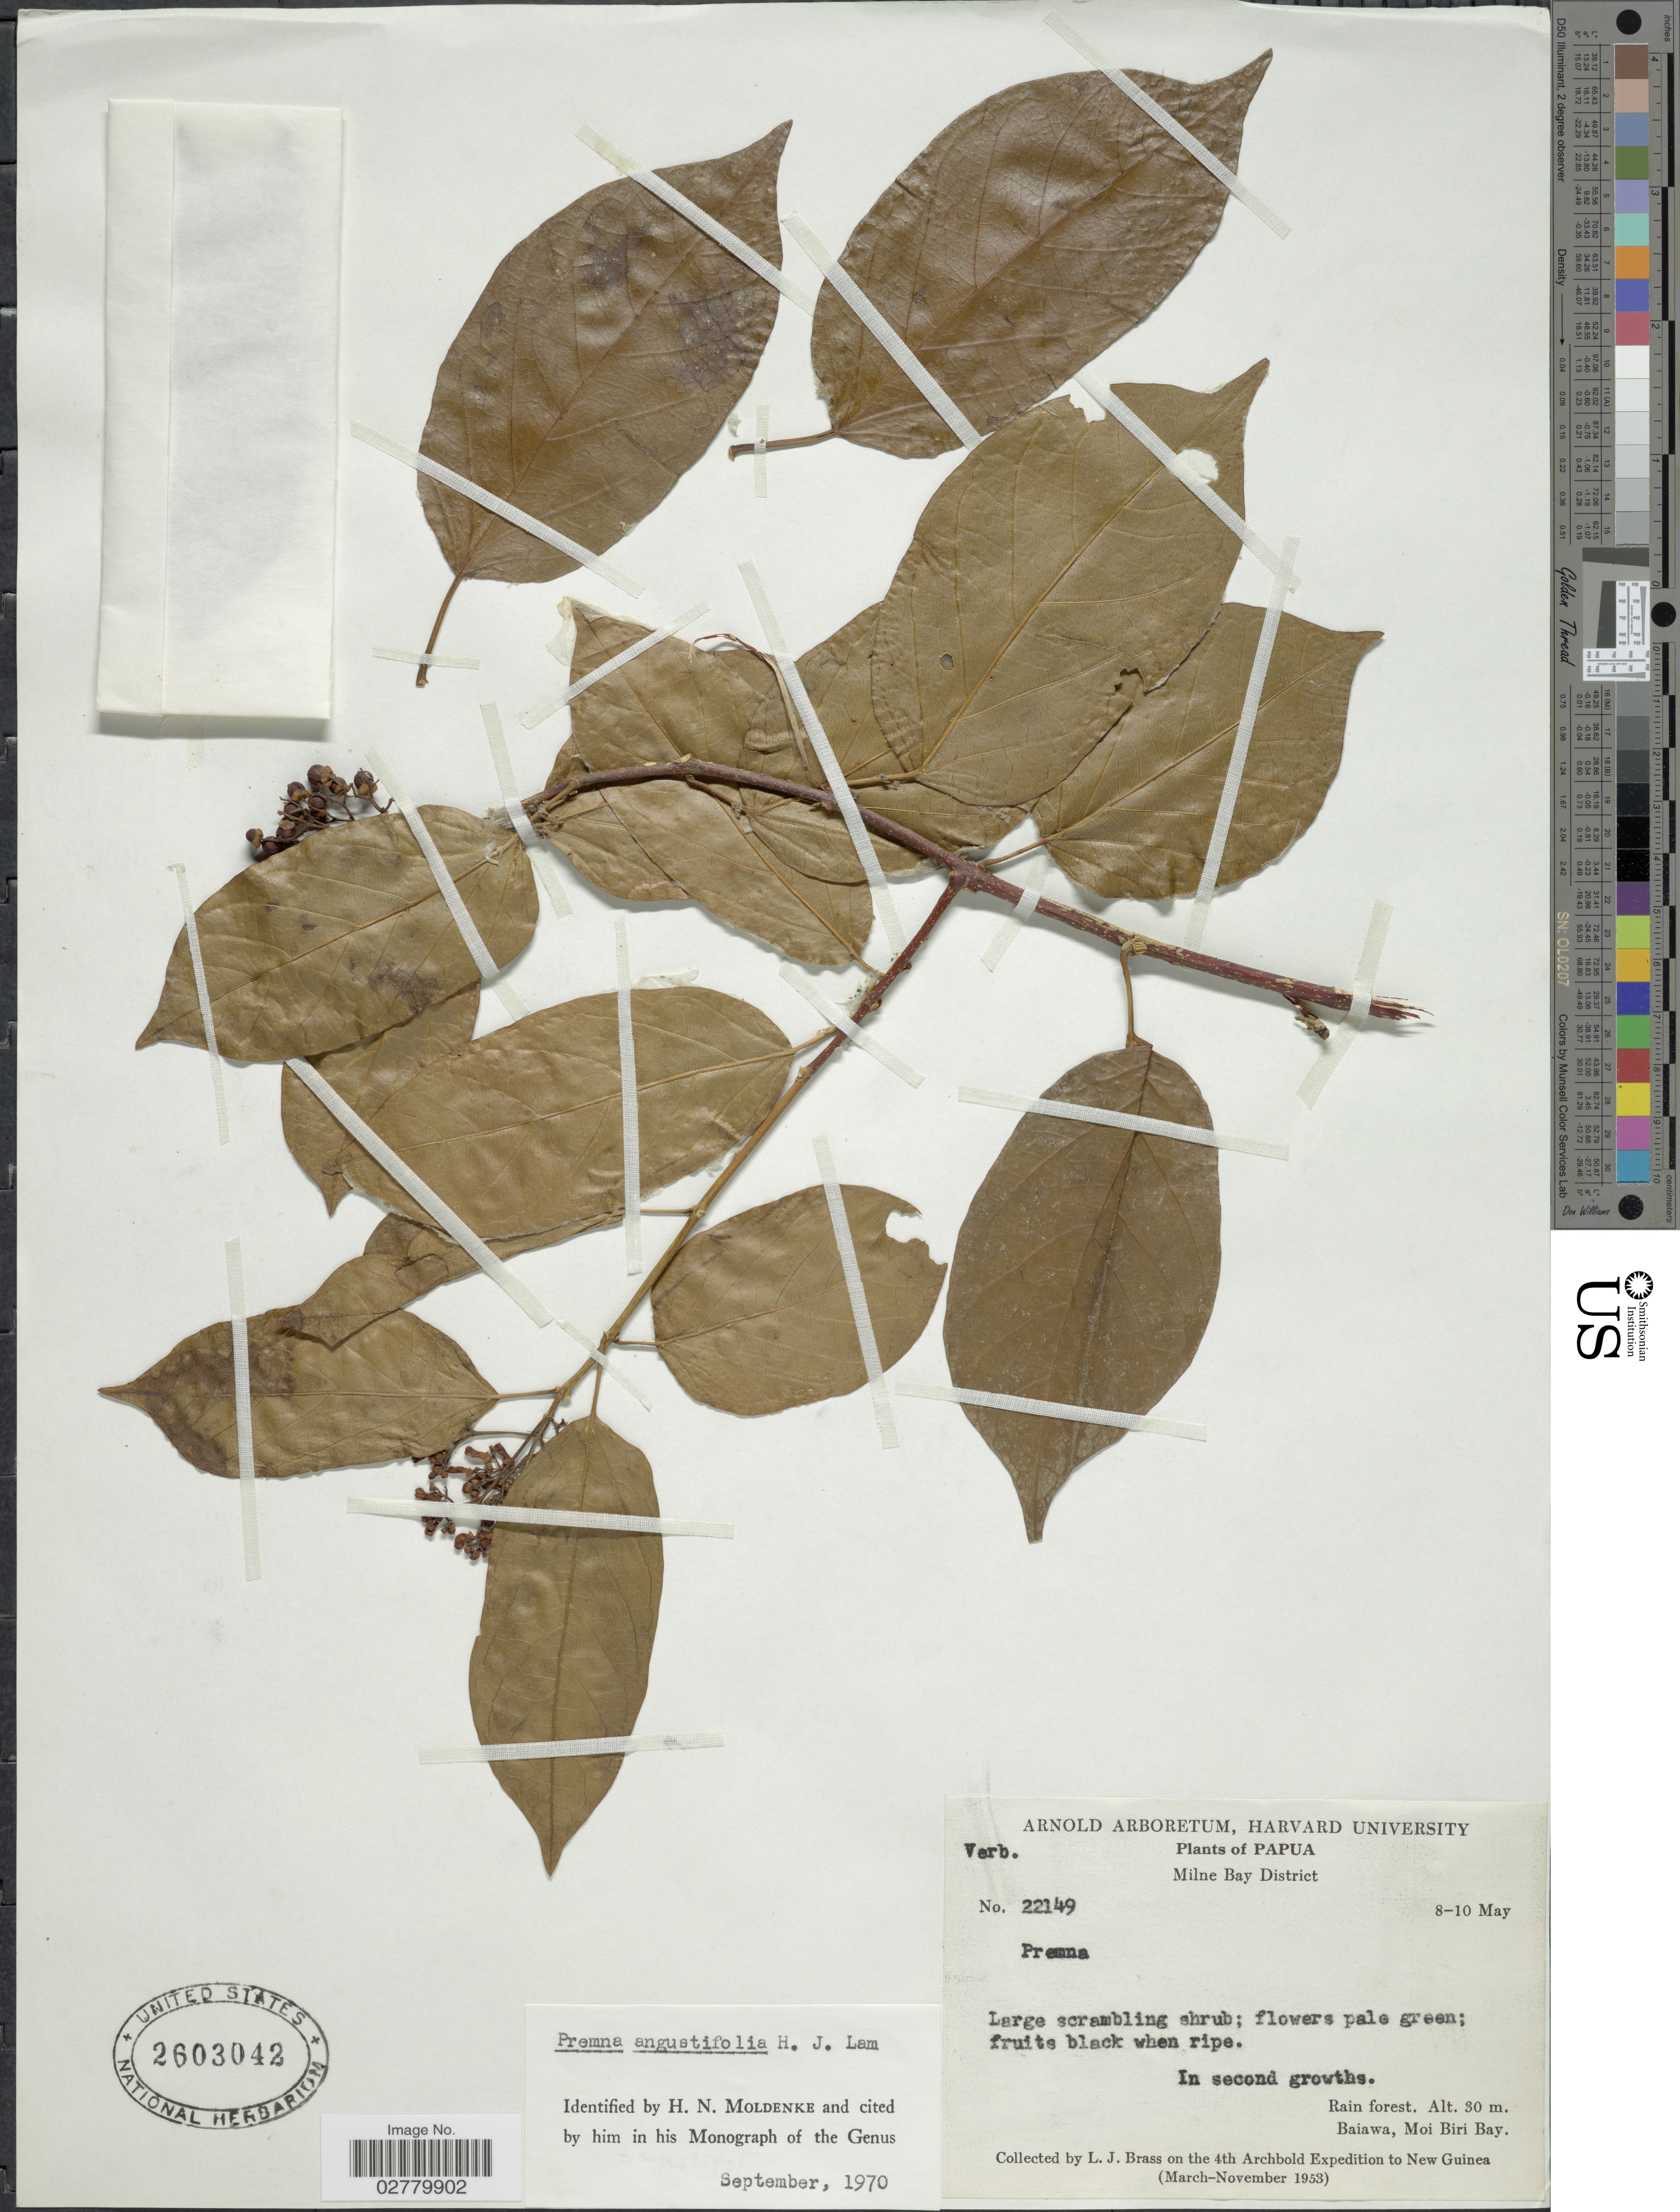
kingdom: Plantae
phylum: Tracheophyta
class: Magnoliopsida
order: Lamiales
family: Lamiaceae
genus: Premna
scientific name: Premna angustifolia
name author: H.J. Lam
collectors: L. J. Brass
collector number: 22149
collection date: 1953-05-08/1953-05-10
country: Papua New Guinea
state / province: Milne Bay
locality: Papua. Baiawa, Moi Biri Bay.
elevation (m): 30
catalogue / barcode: US 2603042